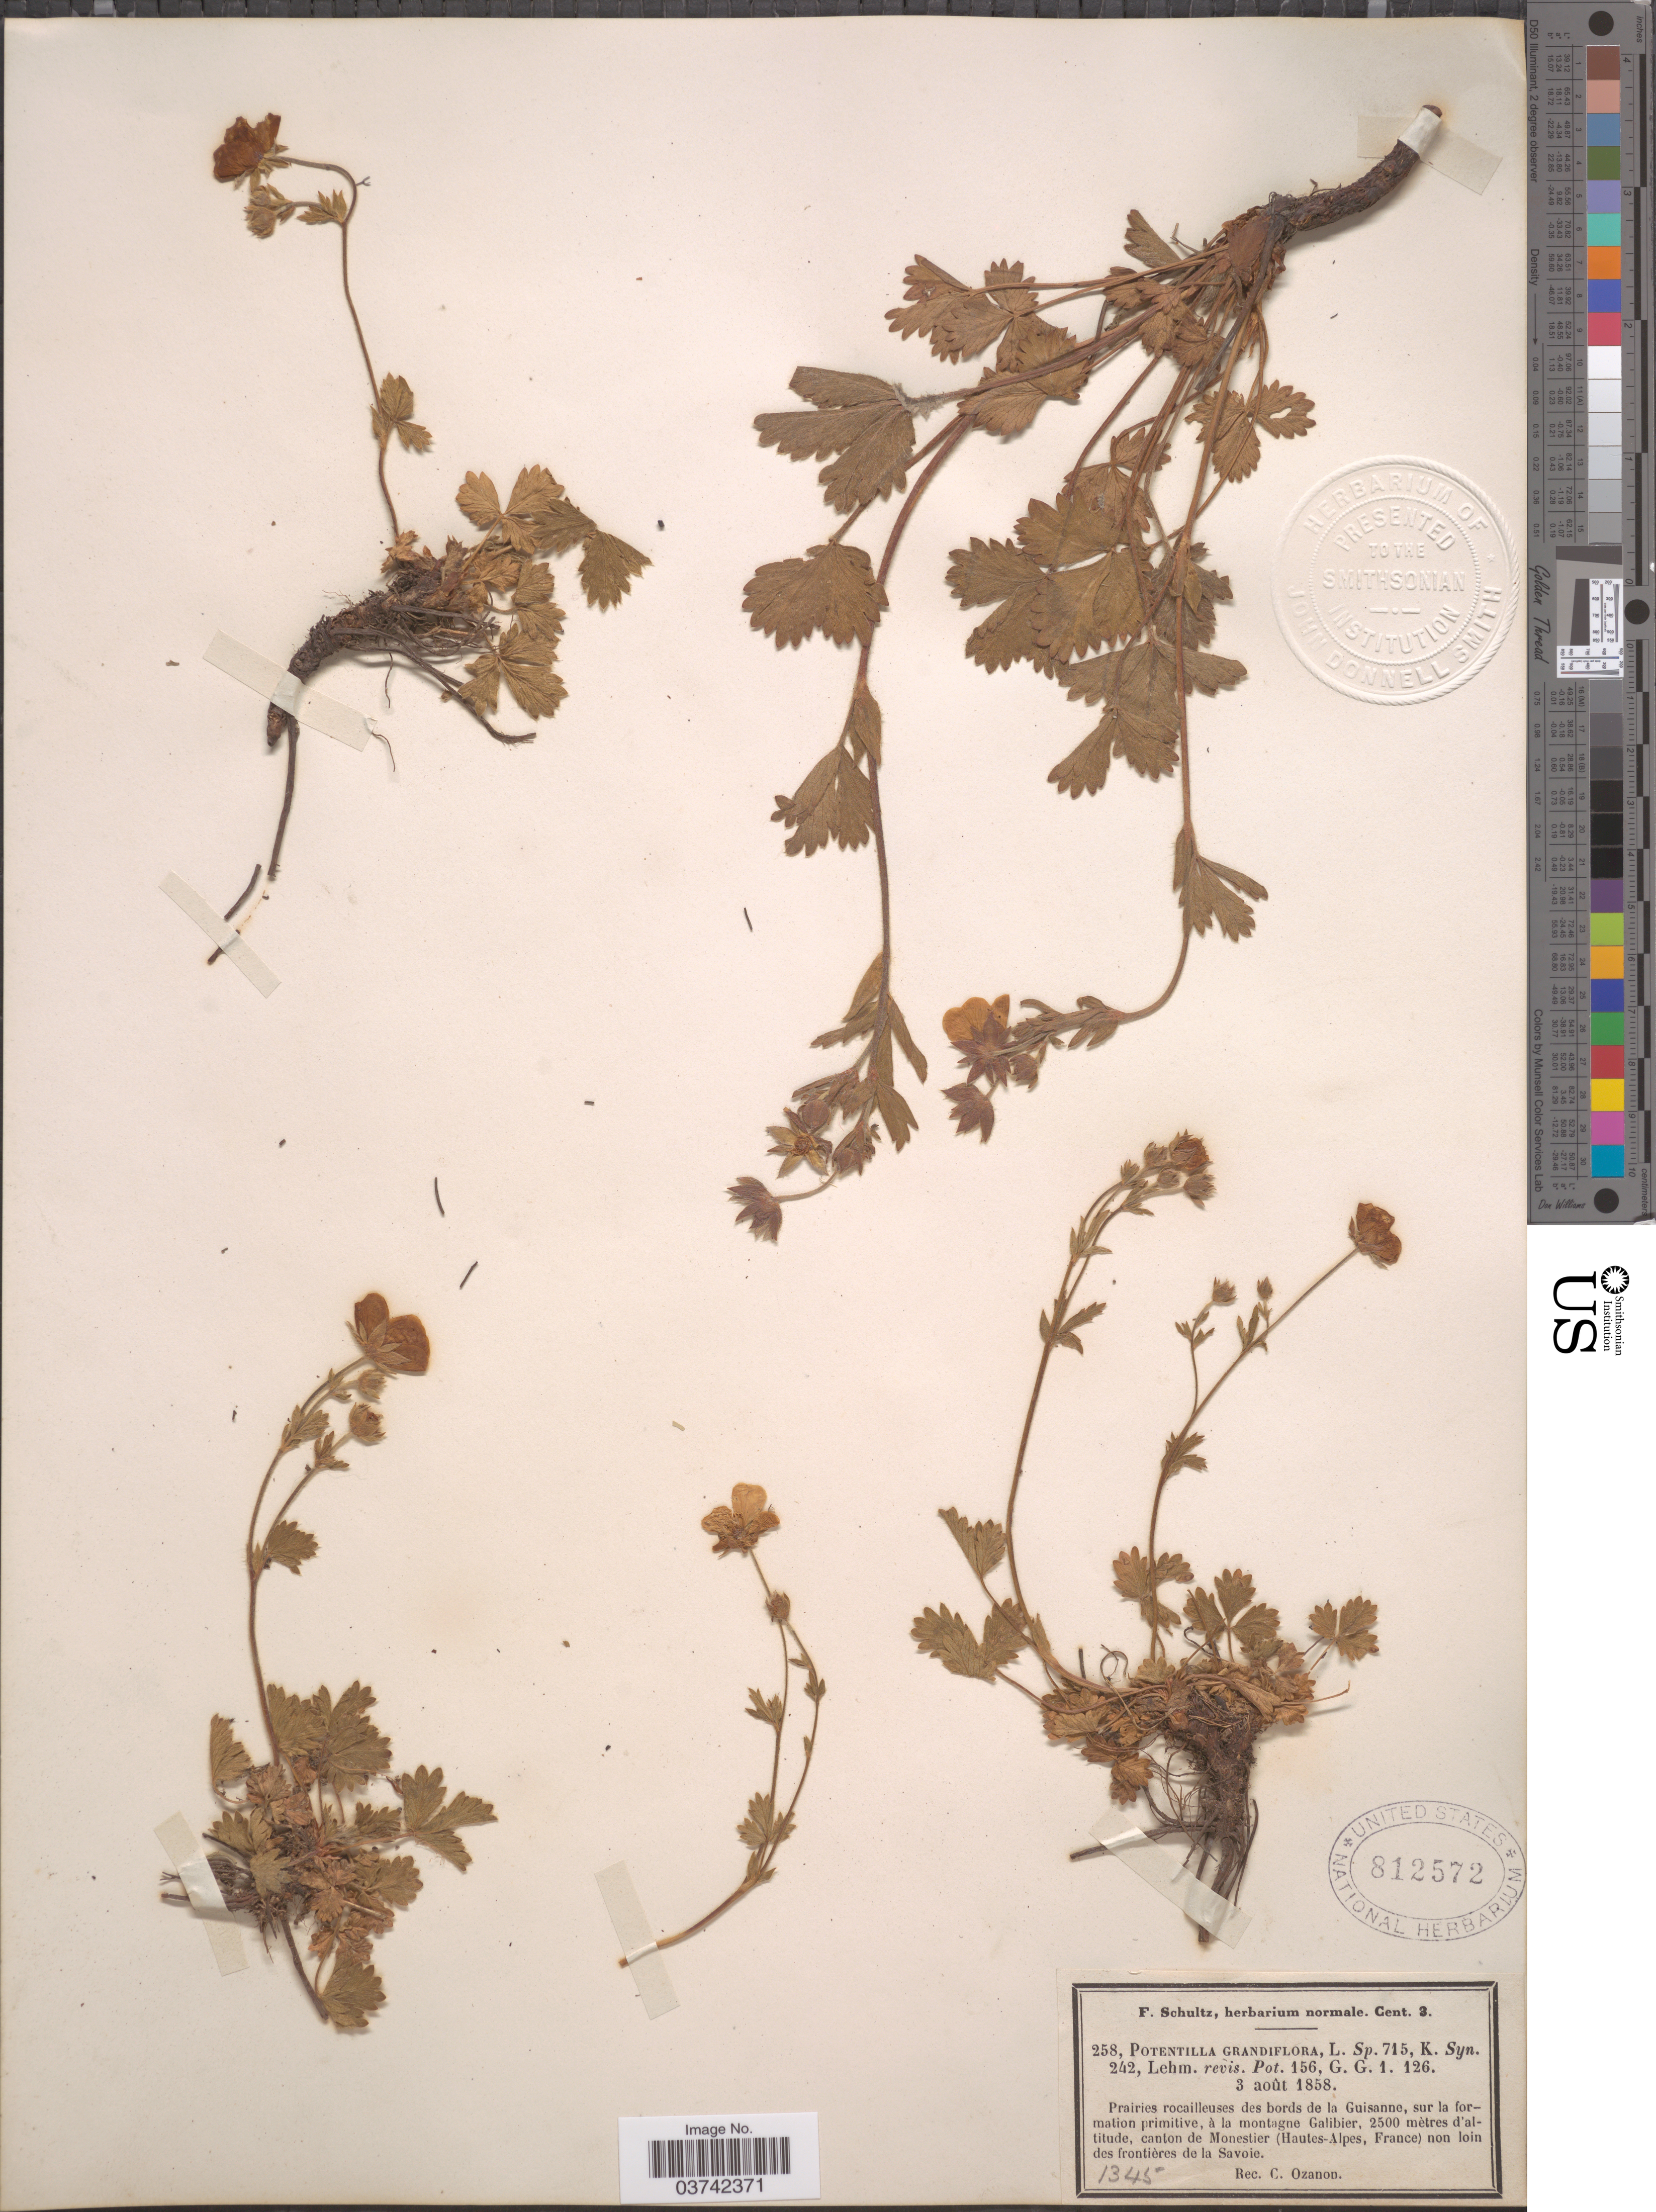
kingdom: Plantae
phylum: Tracheophyta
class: Magnoliopsida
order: Rosales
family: Rosaceae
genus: Potentilla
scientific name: Potentilla grandiflora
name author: L.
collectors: C. Ozanon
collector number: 258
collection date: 1858-08-03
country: France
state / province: Provence-Alpes-Côte d'Azur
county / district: Hautes-Alpes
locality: Bords de la Guisanne, sur la formation primitive, à la montagne Galibier, canton de Monestier (Hautes-Alpes) non loin des frontières de la Savoie.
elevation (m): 2500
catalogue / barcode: US 812572